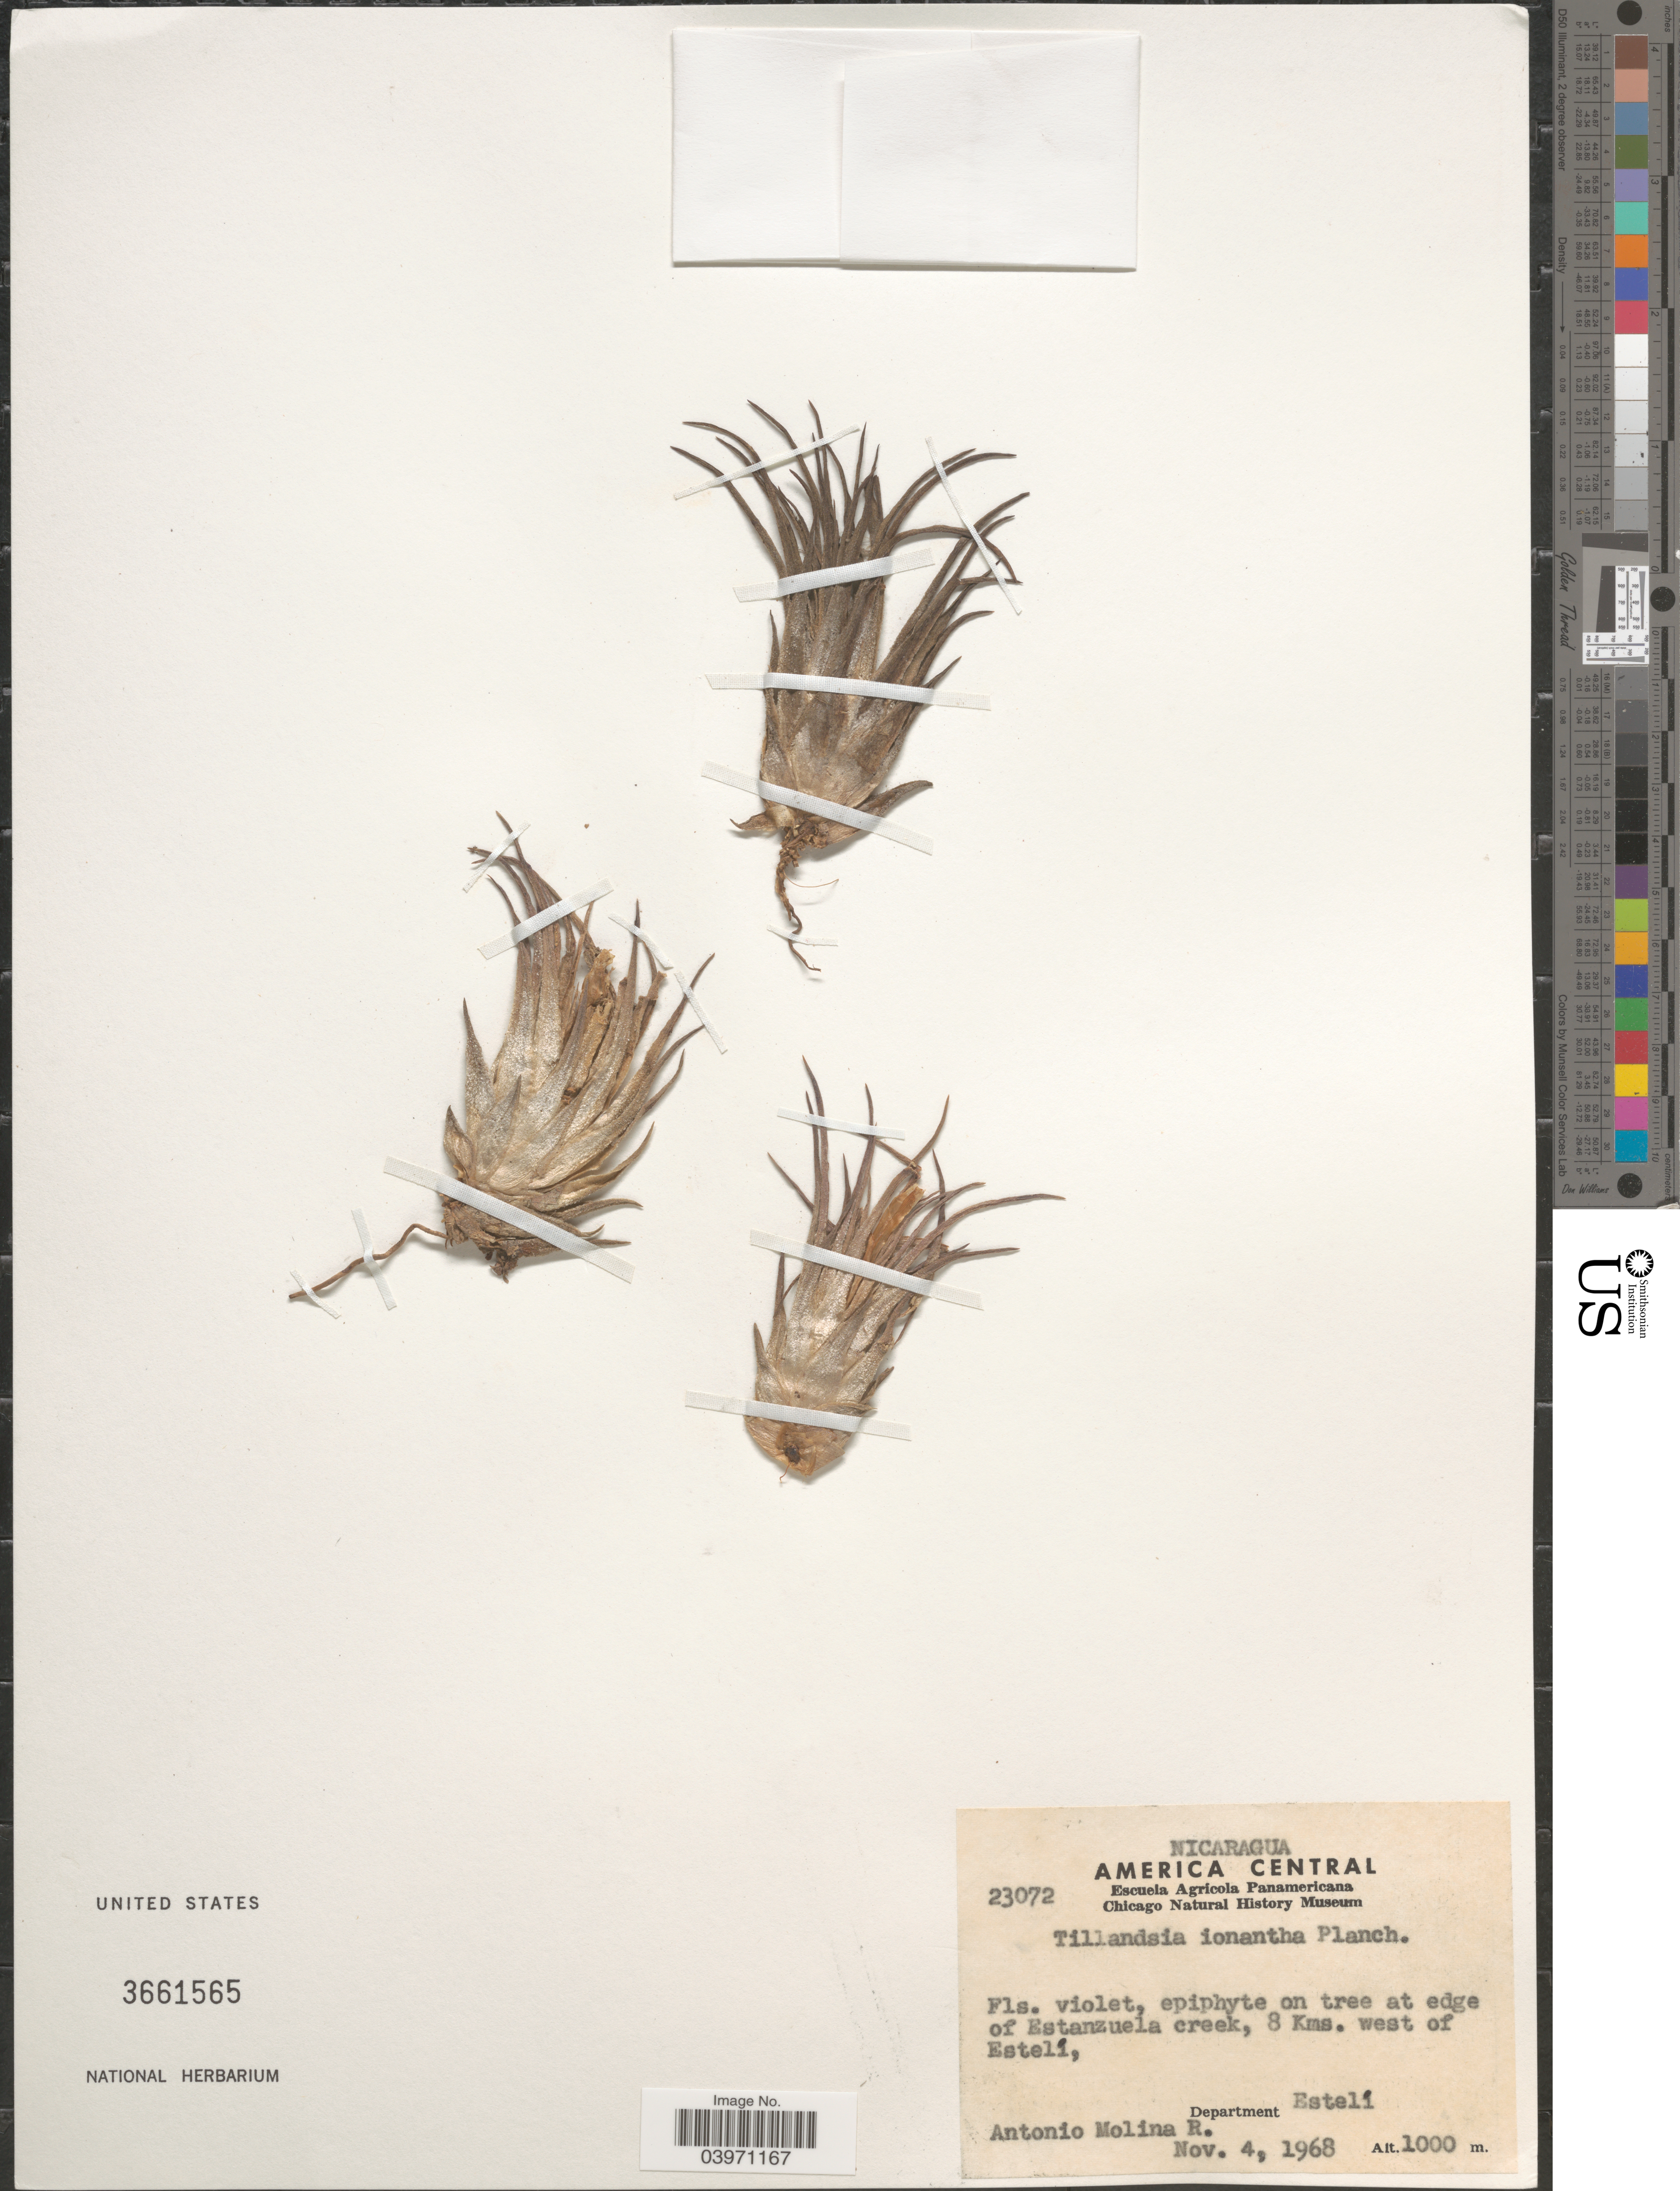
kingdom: Plantae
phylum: Tracheophyta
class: Liliopsida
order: Poales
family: Bromeliaceae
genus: Tillandsia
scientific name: Tillandsia ionantha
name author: Planch.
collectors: A. Molina R.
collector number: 23072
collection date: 1968-11-04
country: Nicaragua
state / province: Esteli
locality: On tree at edge of Estanzuela creek, 8 Kms. west of Estelí, Department Estelí.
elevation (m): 1000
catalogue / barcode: US 3661565